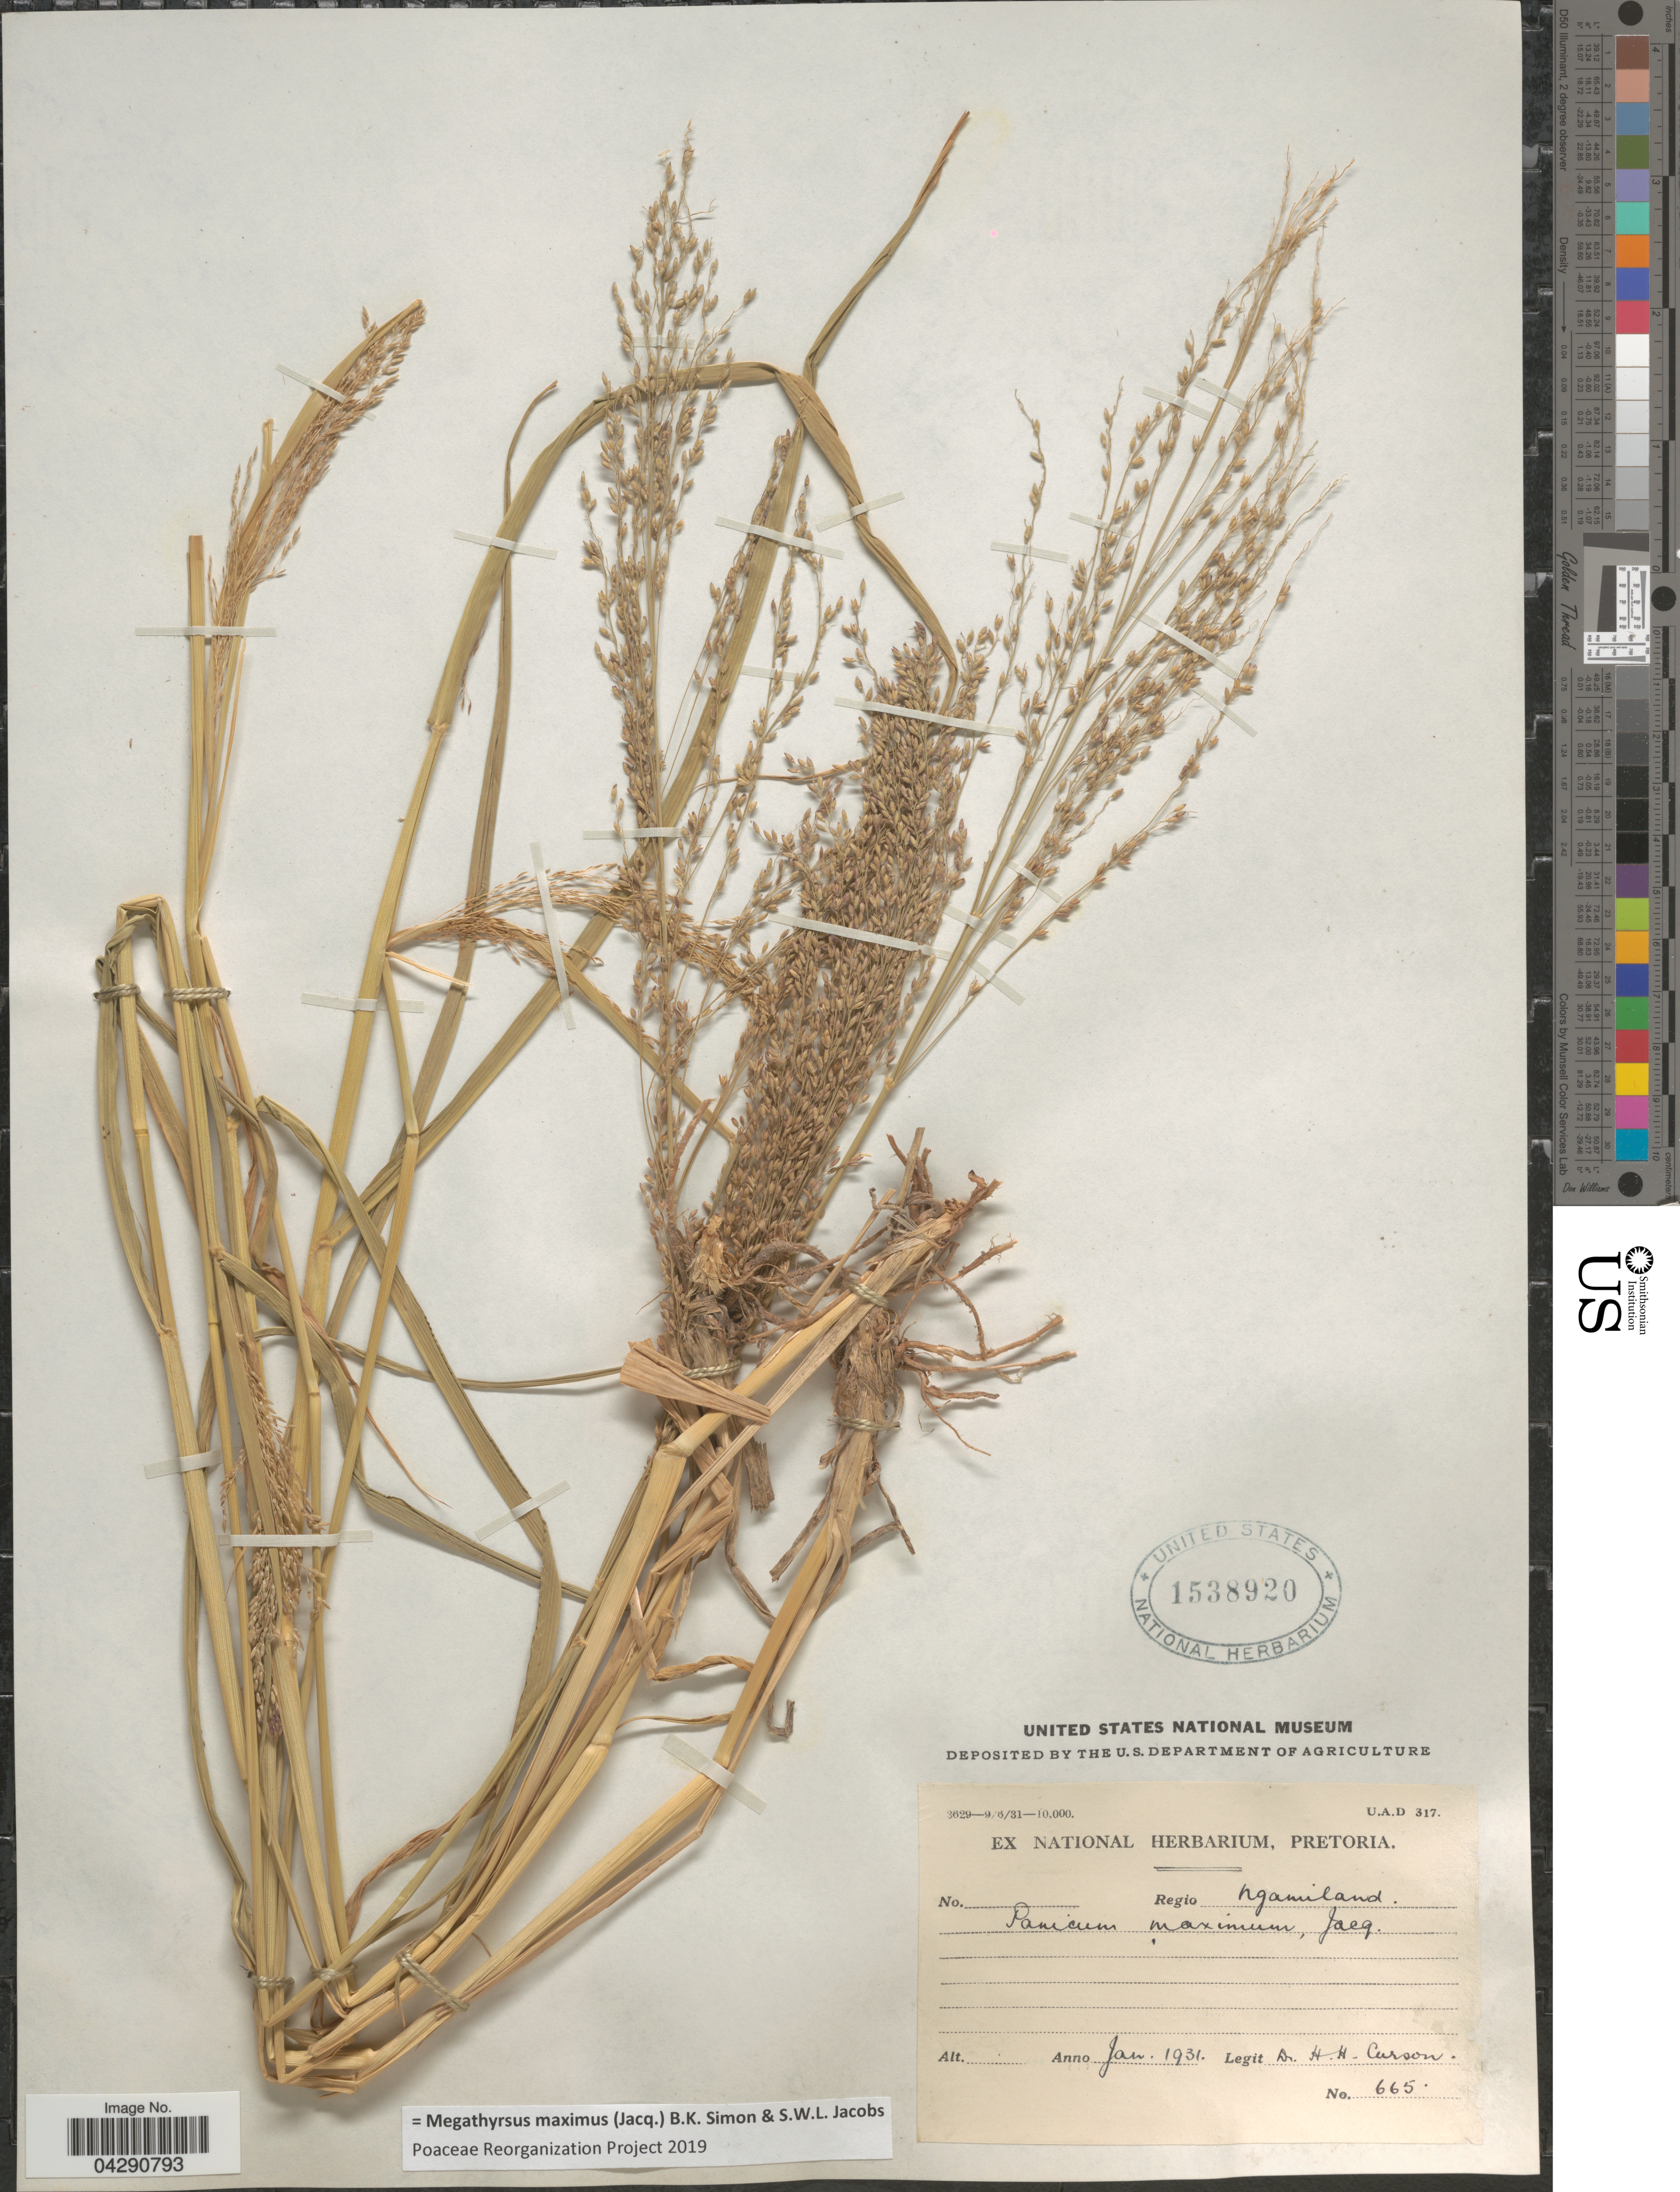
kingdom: Plantae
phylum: Tracheophyta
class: Liliopsida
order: Poales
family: Poaceae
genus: Megathyrsus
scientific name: Megathyrsus maximus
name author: (Jacq.) B.K. Simon & S.W.L. Jacobs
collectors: Curson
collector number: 665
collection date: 1931-01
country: Botswana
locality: Regio Ngamiland.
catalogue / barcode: US 1538920